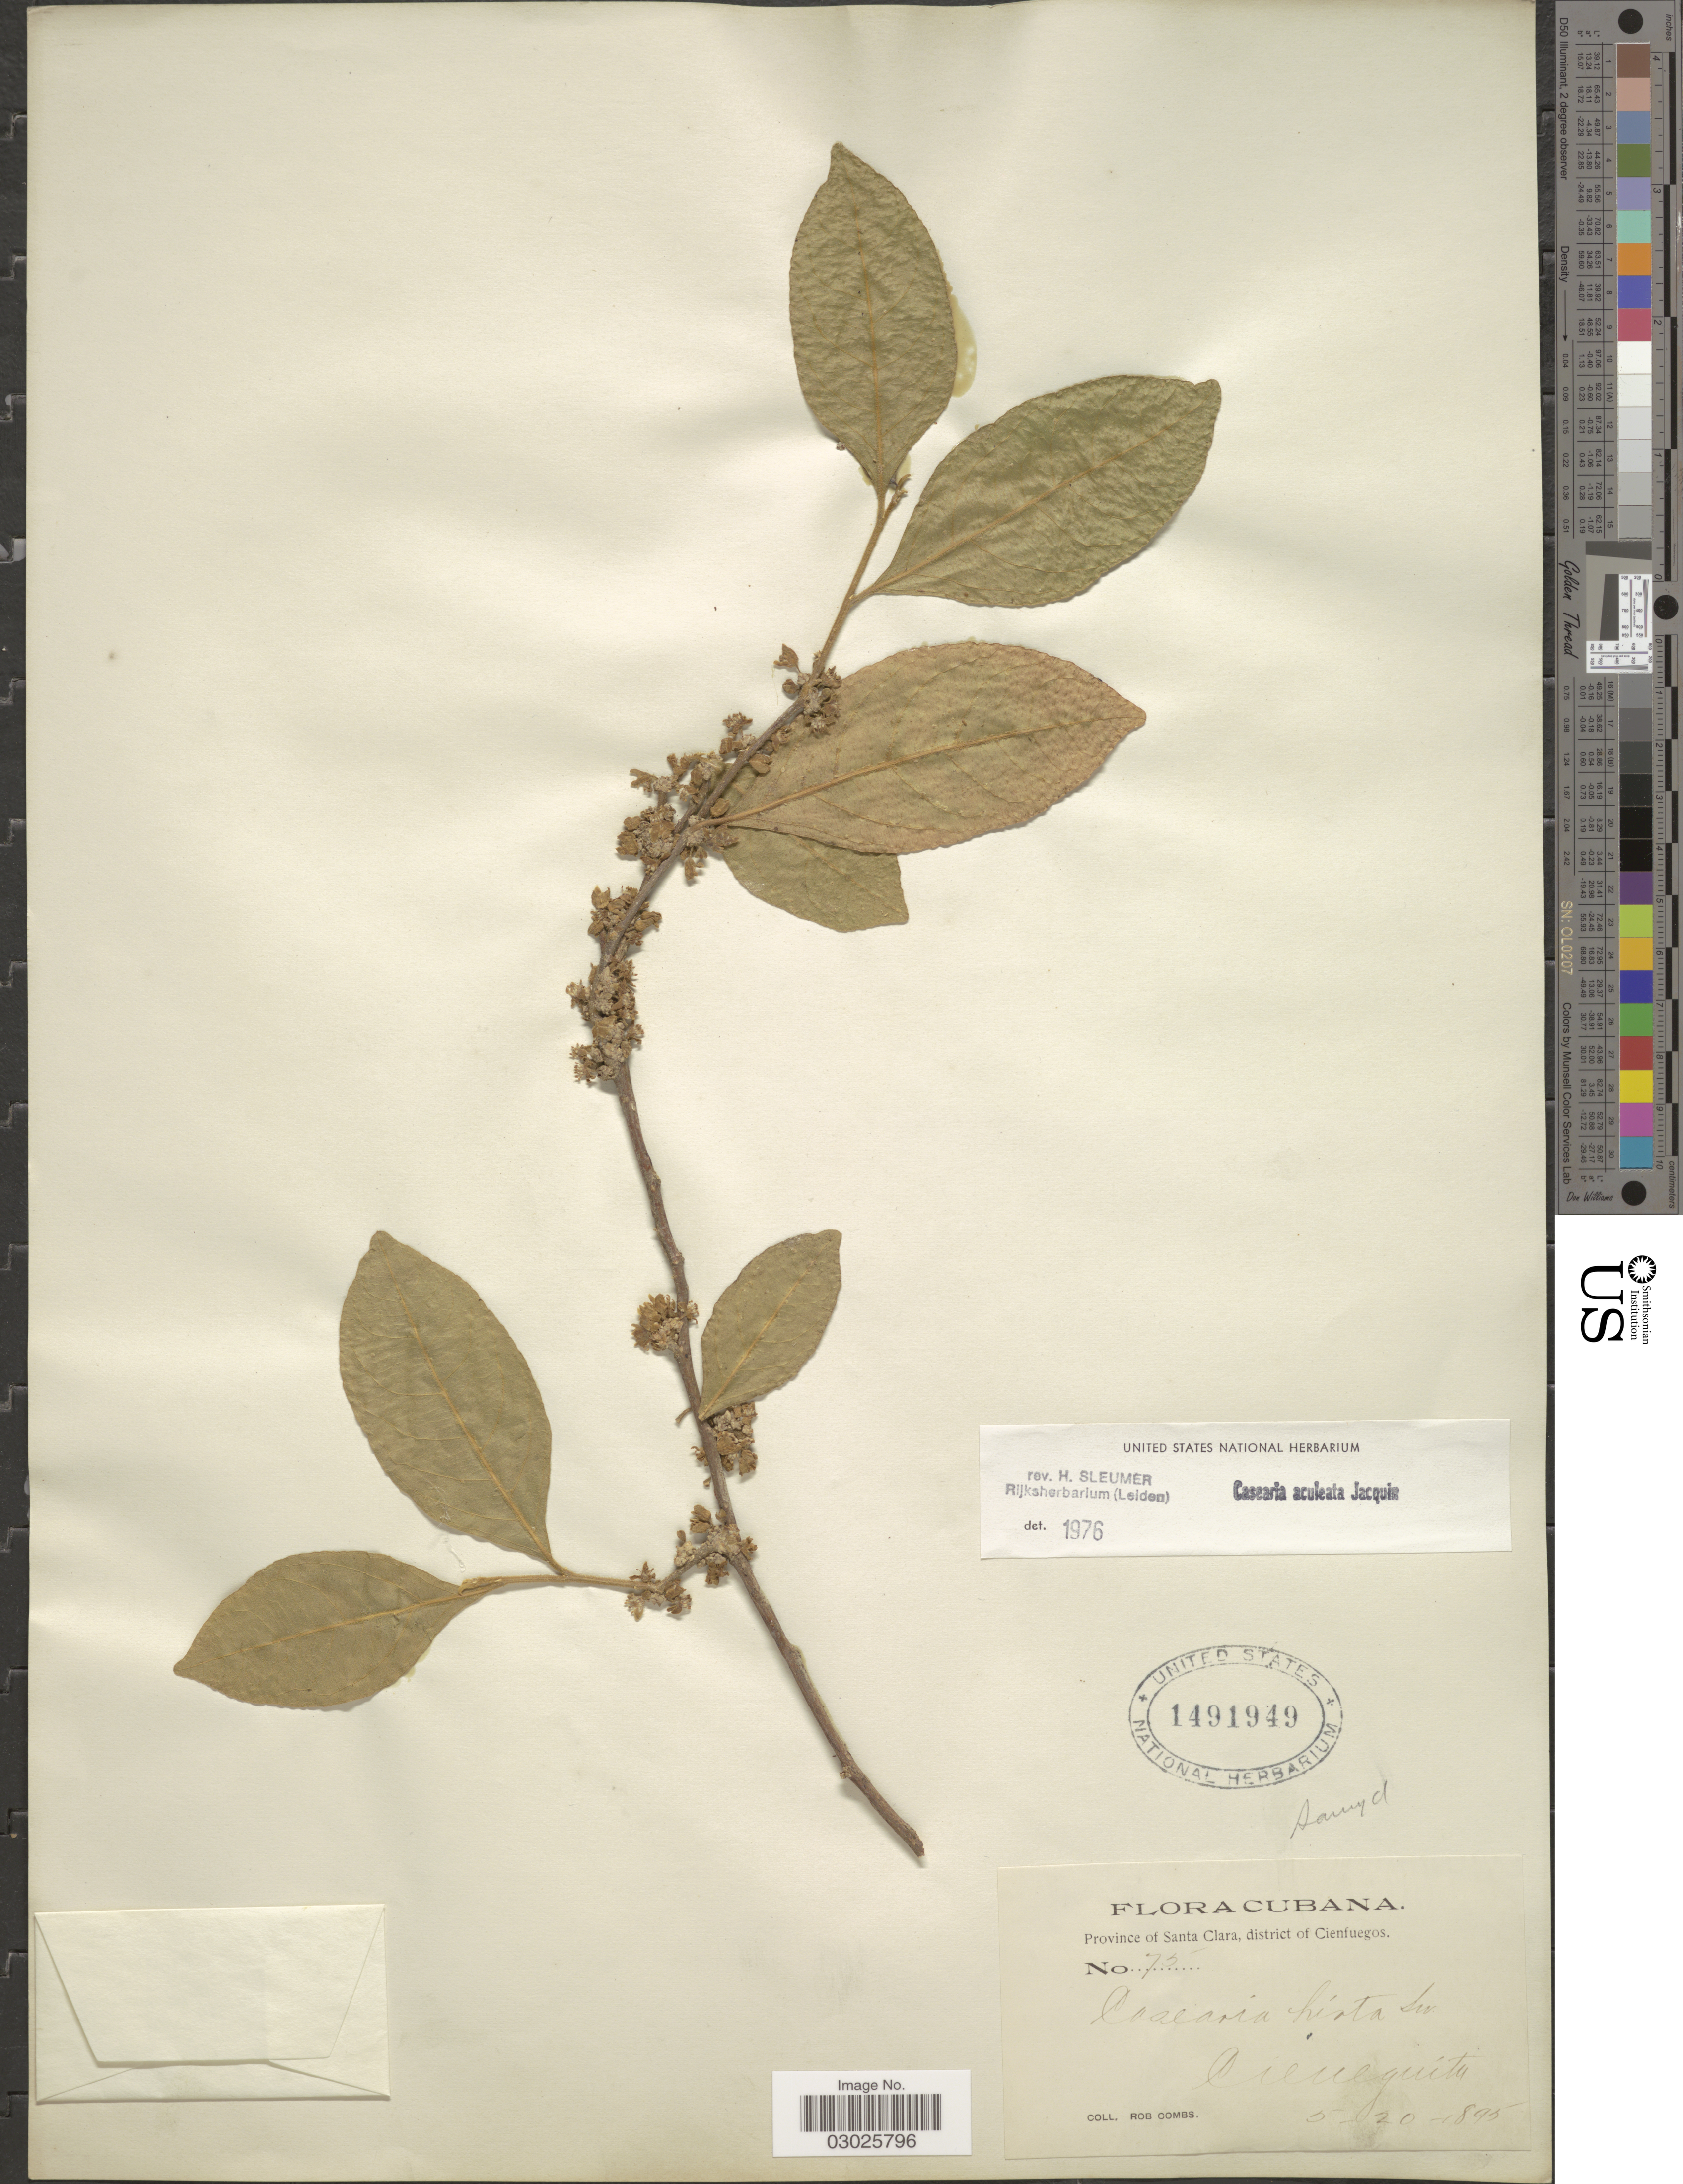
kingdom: Plantae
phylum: Tracheophyta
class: Magnoliopsida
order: Malpighiales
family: Salicaceae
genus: Casearia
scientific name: Casearia aculeata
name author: Jacq.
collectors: R. Combs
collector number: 75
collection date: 1895-05-20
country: Cuba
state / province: Las Villas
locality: Province of Santa Clara, district of Cienfuegos. Cieneguita.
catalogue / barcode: US 1491949